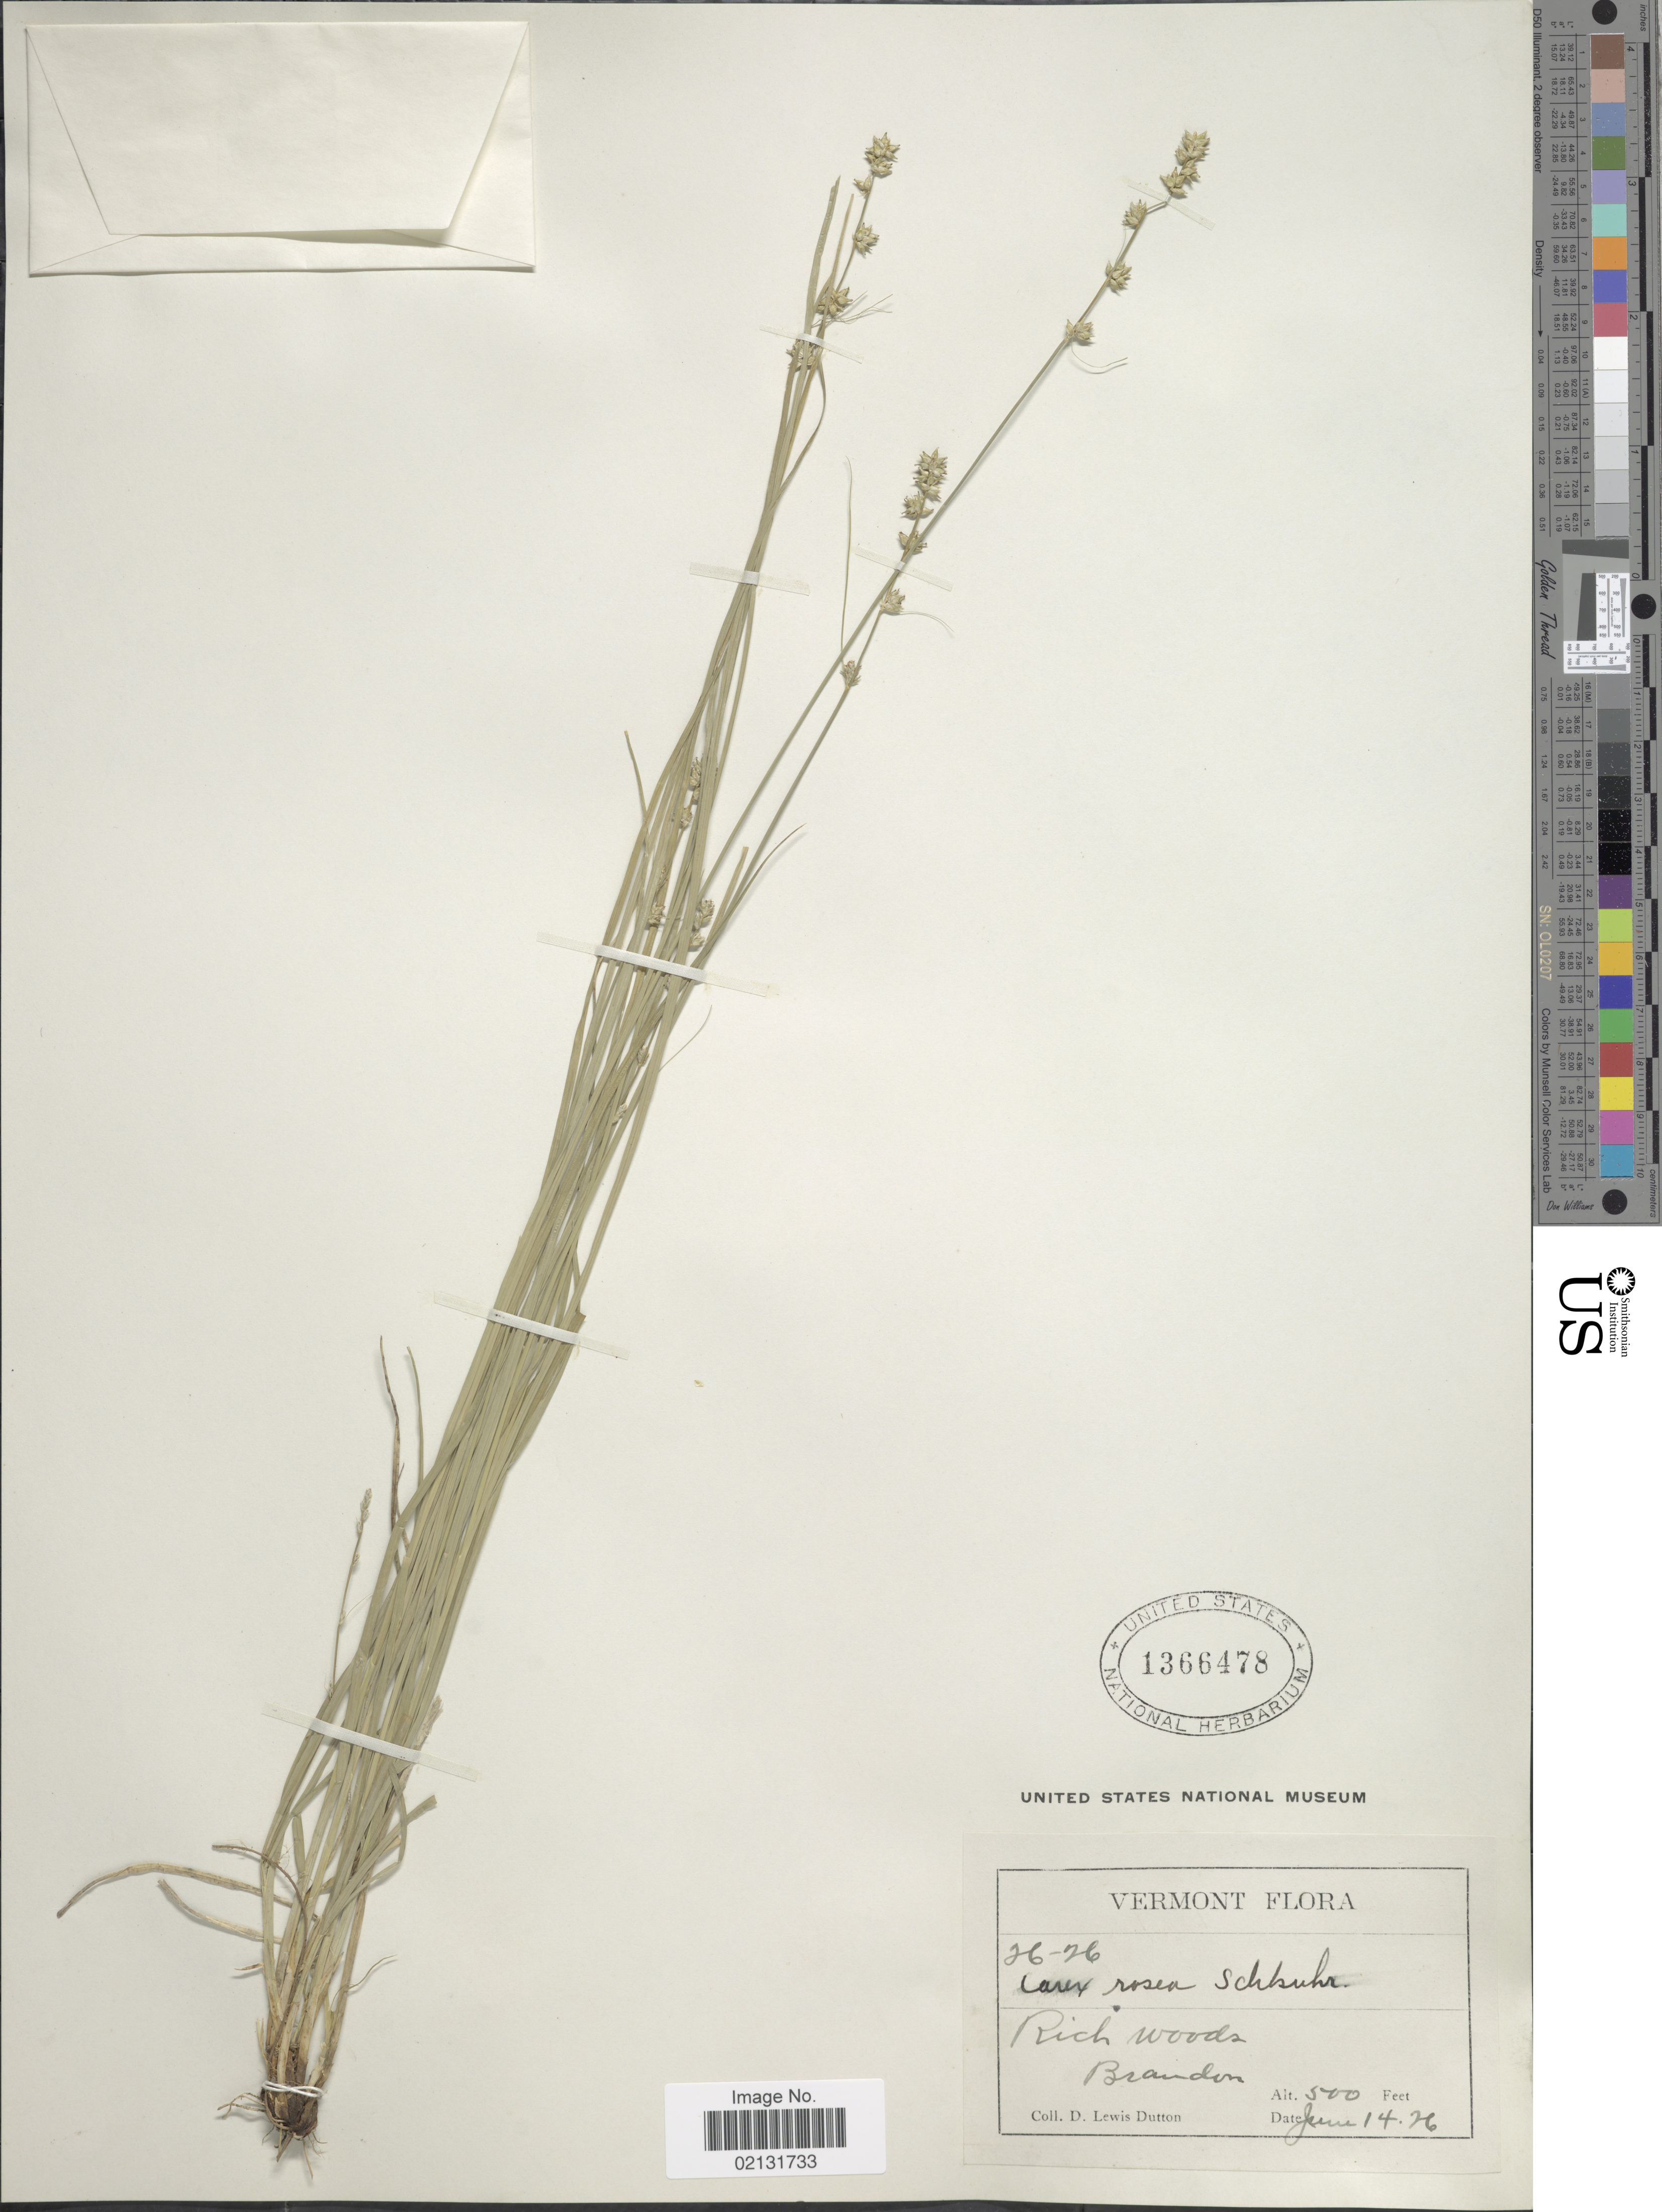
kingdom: Plantae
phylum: Tracheophyta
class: Liliopsida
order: Poales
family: Cyperaceae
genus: Carex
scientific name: Carex rosea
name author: Willd.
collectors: D. Dutton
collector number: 26-26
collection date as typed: Transcribed d/m/y: 14/6/26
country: United States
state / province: Vermont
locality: Rich woods, Brandon.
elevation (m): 152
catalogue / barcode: US 1366478